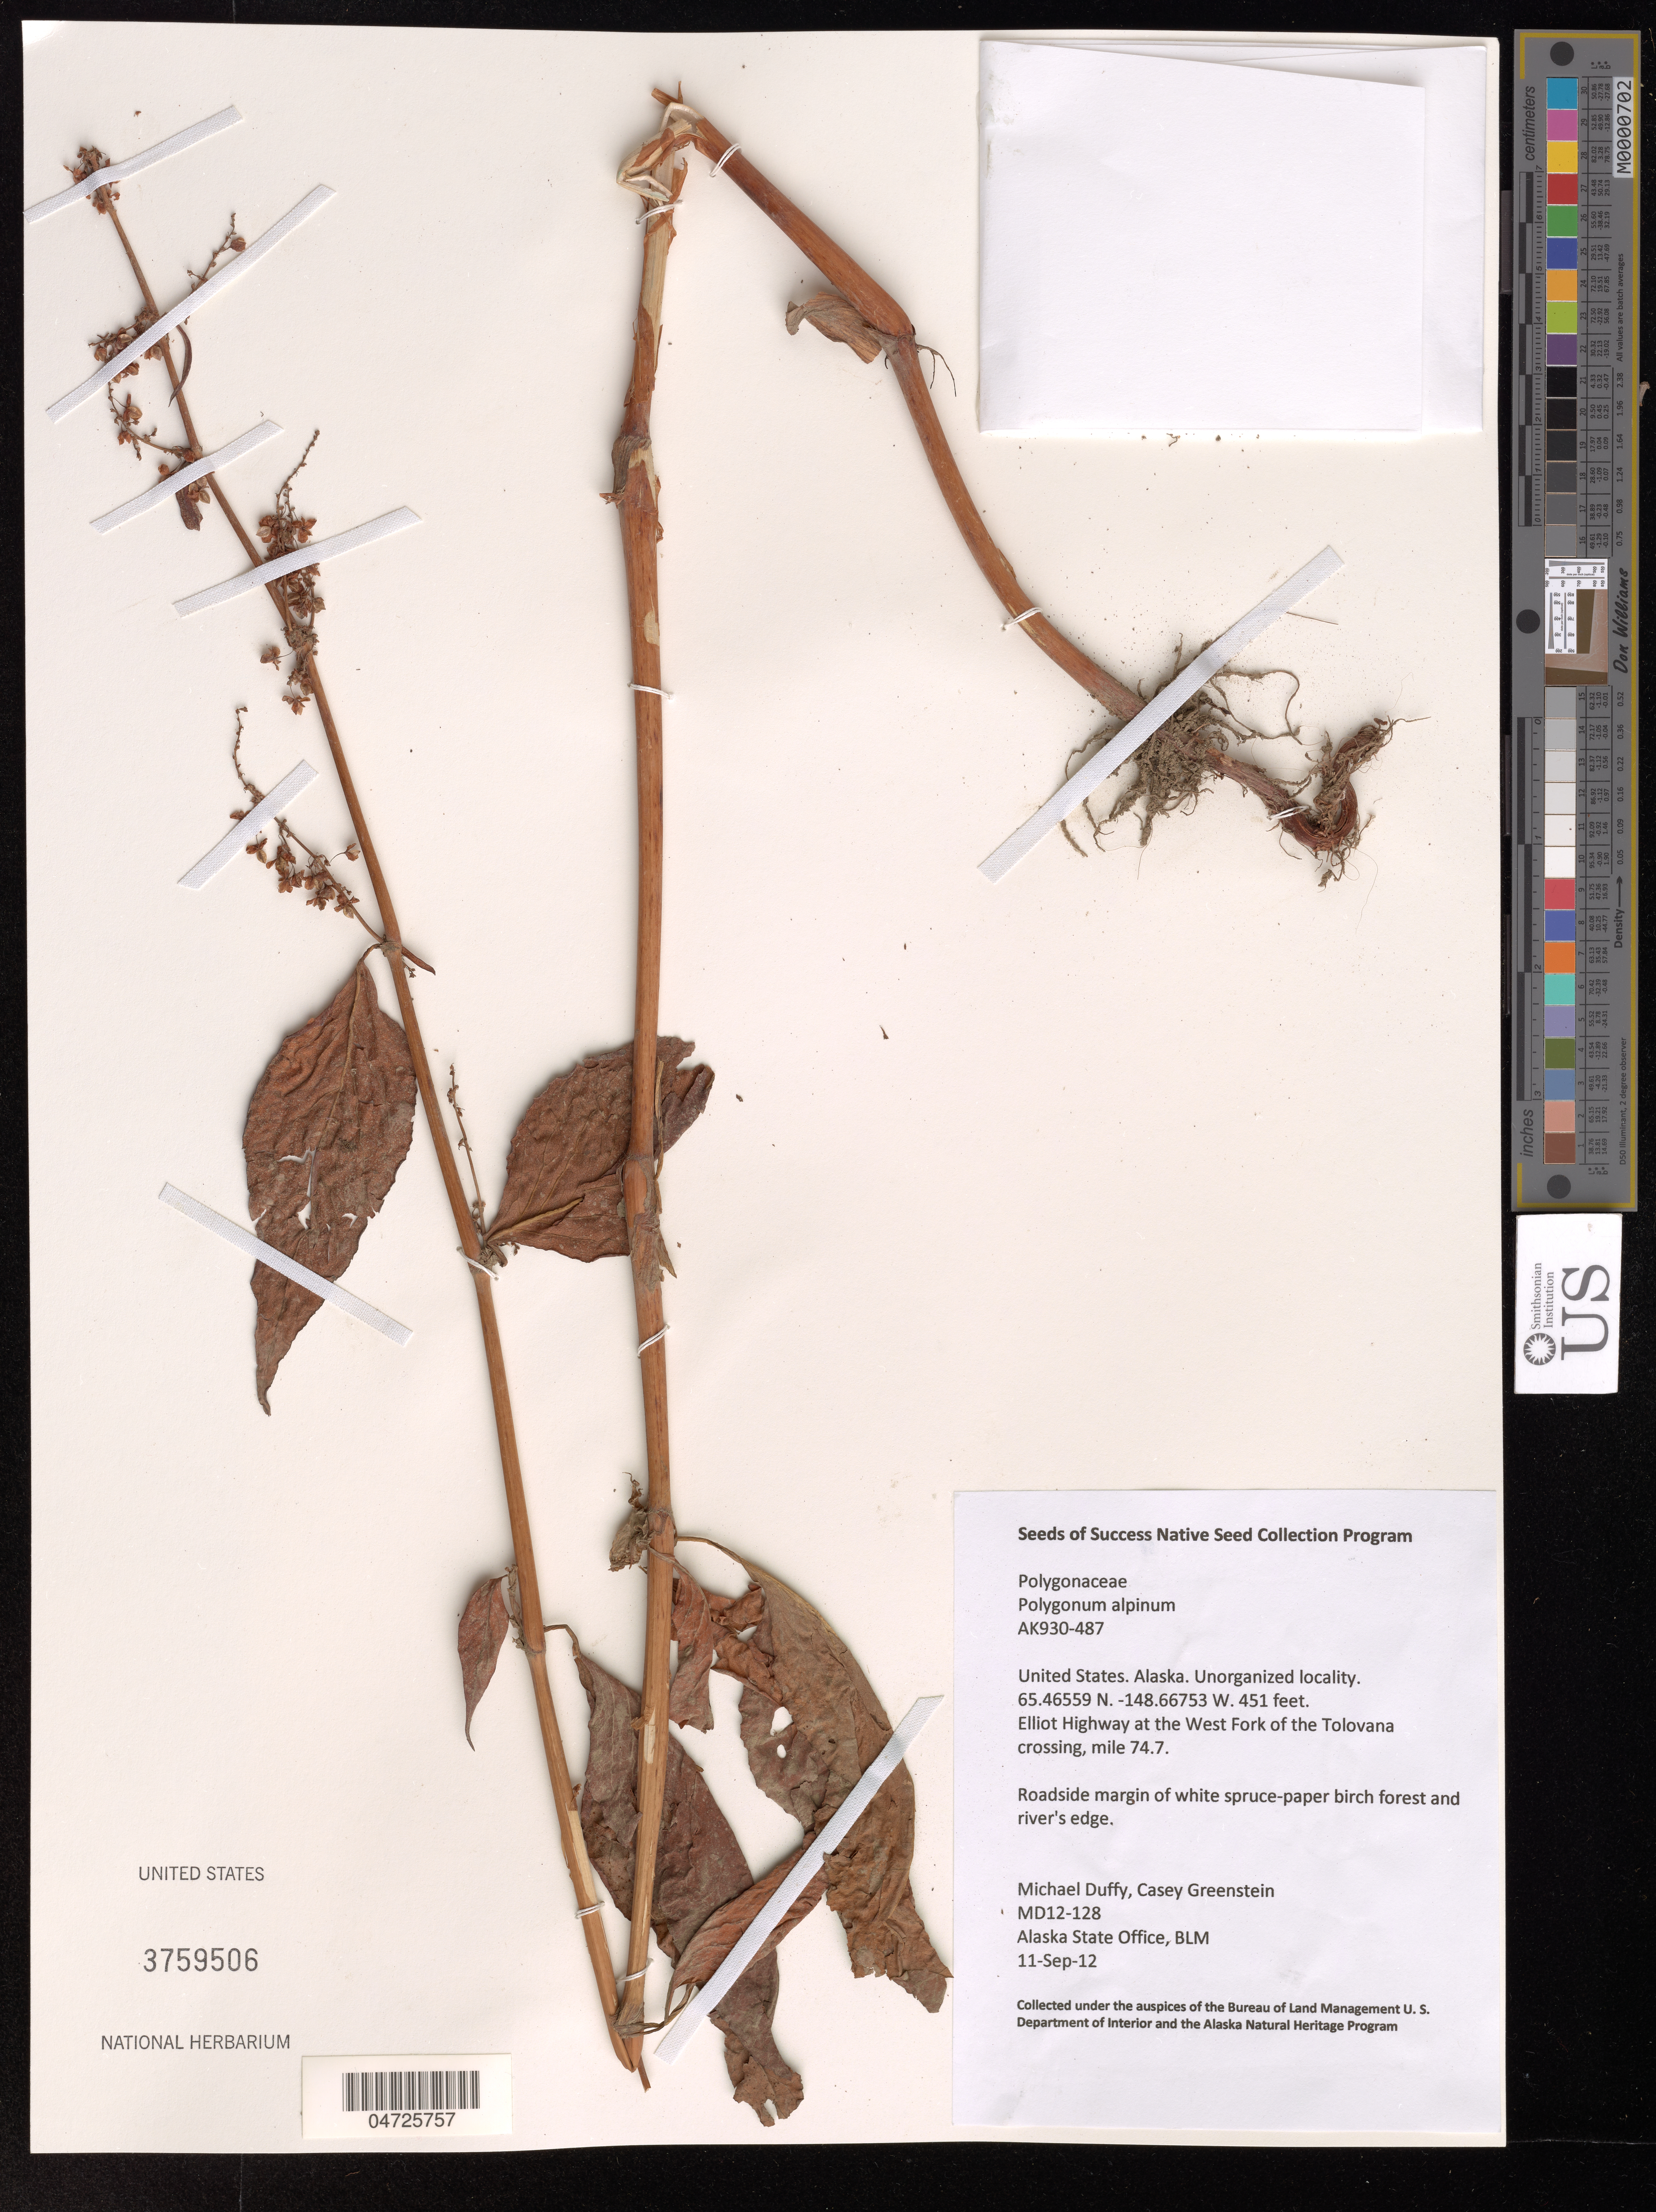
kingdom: Plantae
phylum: Tracheophyta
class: Magnoliopsida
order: Caryophyllales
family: Polygonaceae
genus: Polygonum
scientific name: Polygonum alpinum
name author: All.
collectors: M. Duffy & C. Greenstein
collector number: MD12-128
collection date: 2012-09-11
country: United States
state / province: Alaska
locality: Elliot Highway at the West Fork of the Tolovana crossing, mile 74.7.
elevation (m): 137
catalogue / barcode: US 3759506